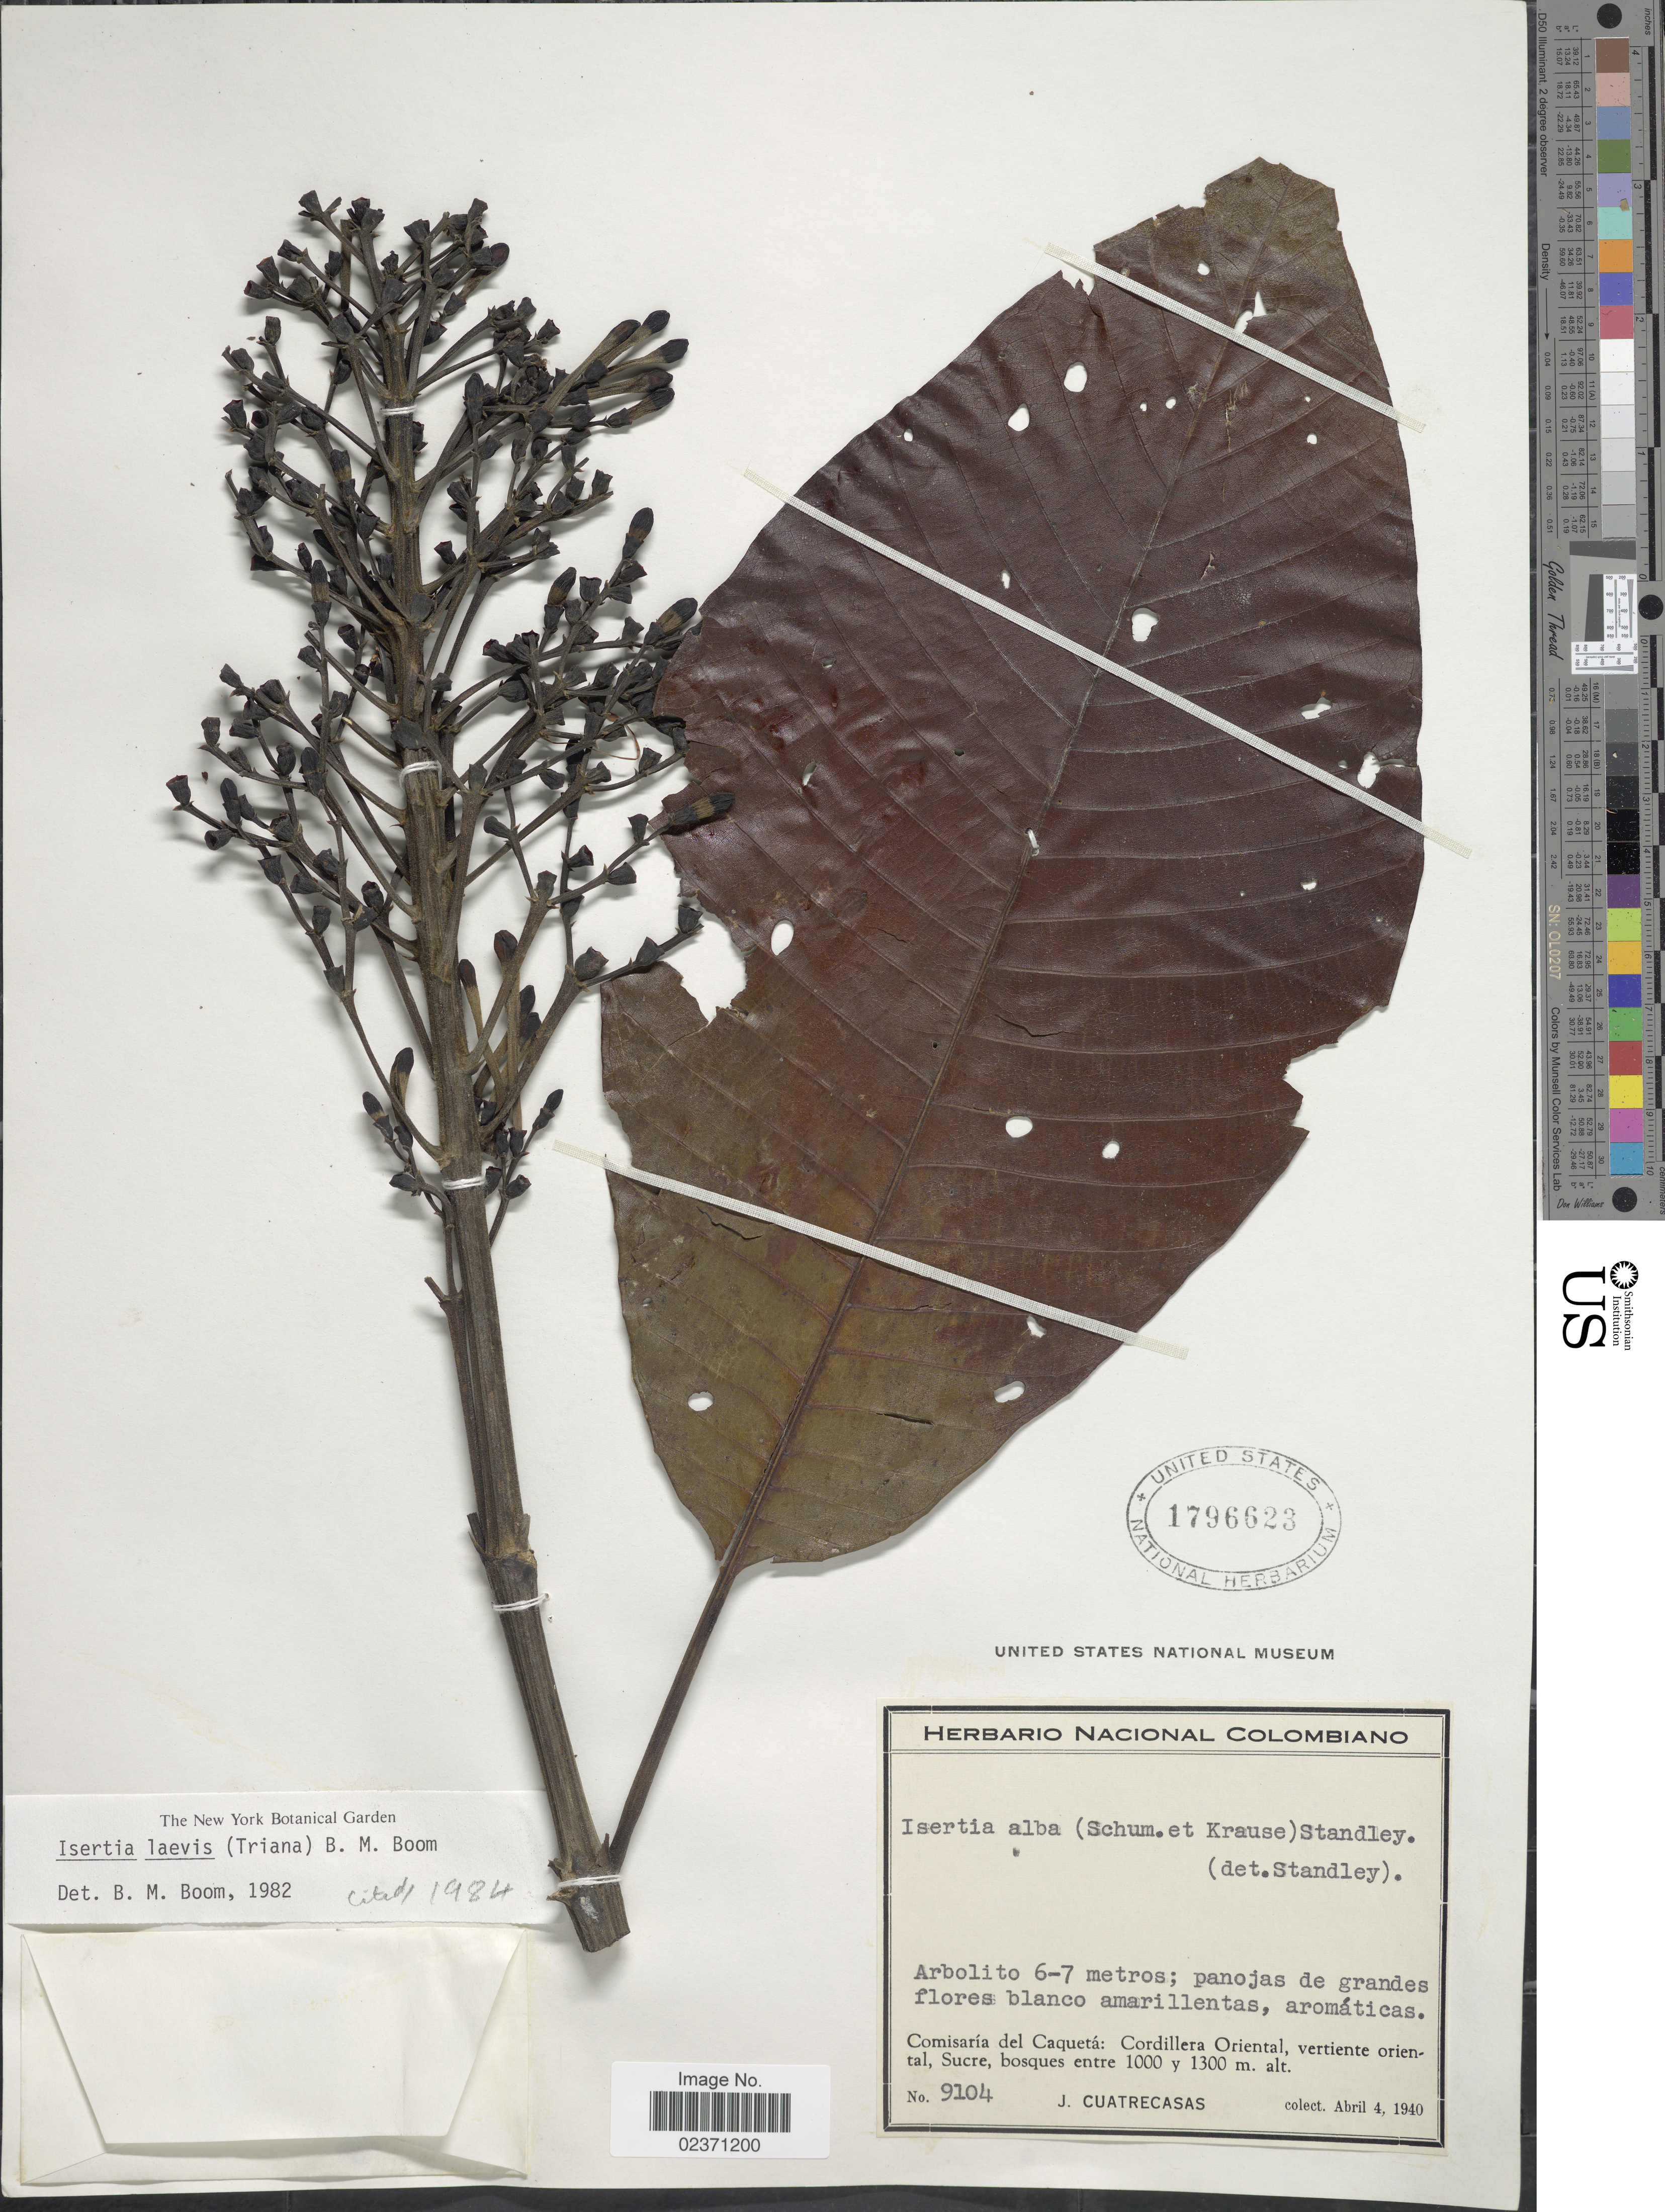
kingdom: Plantae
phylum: Tracheophyta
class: Magnoliopsida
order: Gentianales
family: Rubiaceae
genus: Isertia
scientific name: Isertia laevis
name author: (Triana) B.M. Boom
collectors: J. Cuatrecasas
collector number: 9104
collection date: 1940-04-04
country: Colombia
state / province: Caquetá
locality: Comisaria del Caqueta: Cordillera Oriental, vertiente oriental, Sucre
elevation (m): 1000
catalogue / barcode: US 1796623